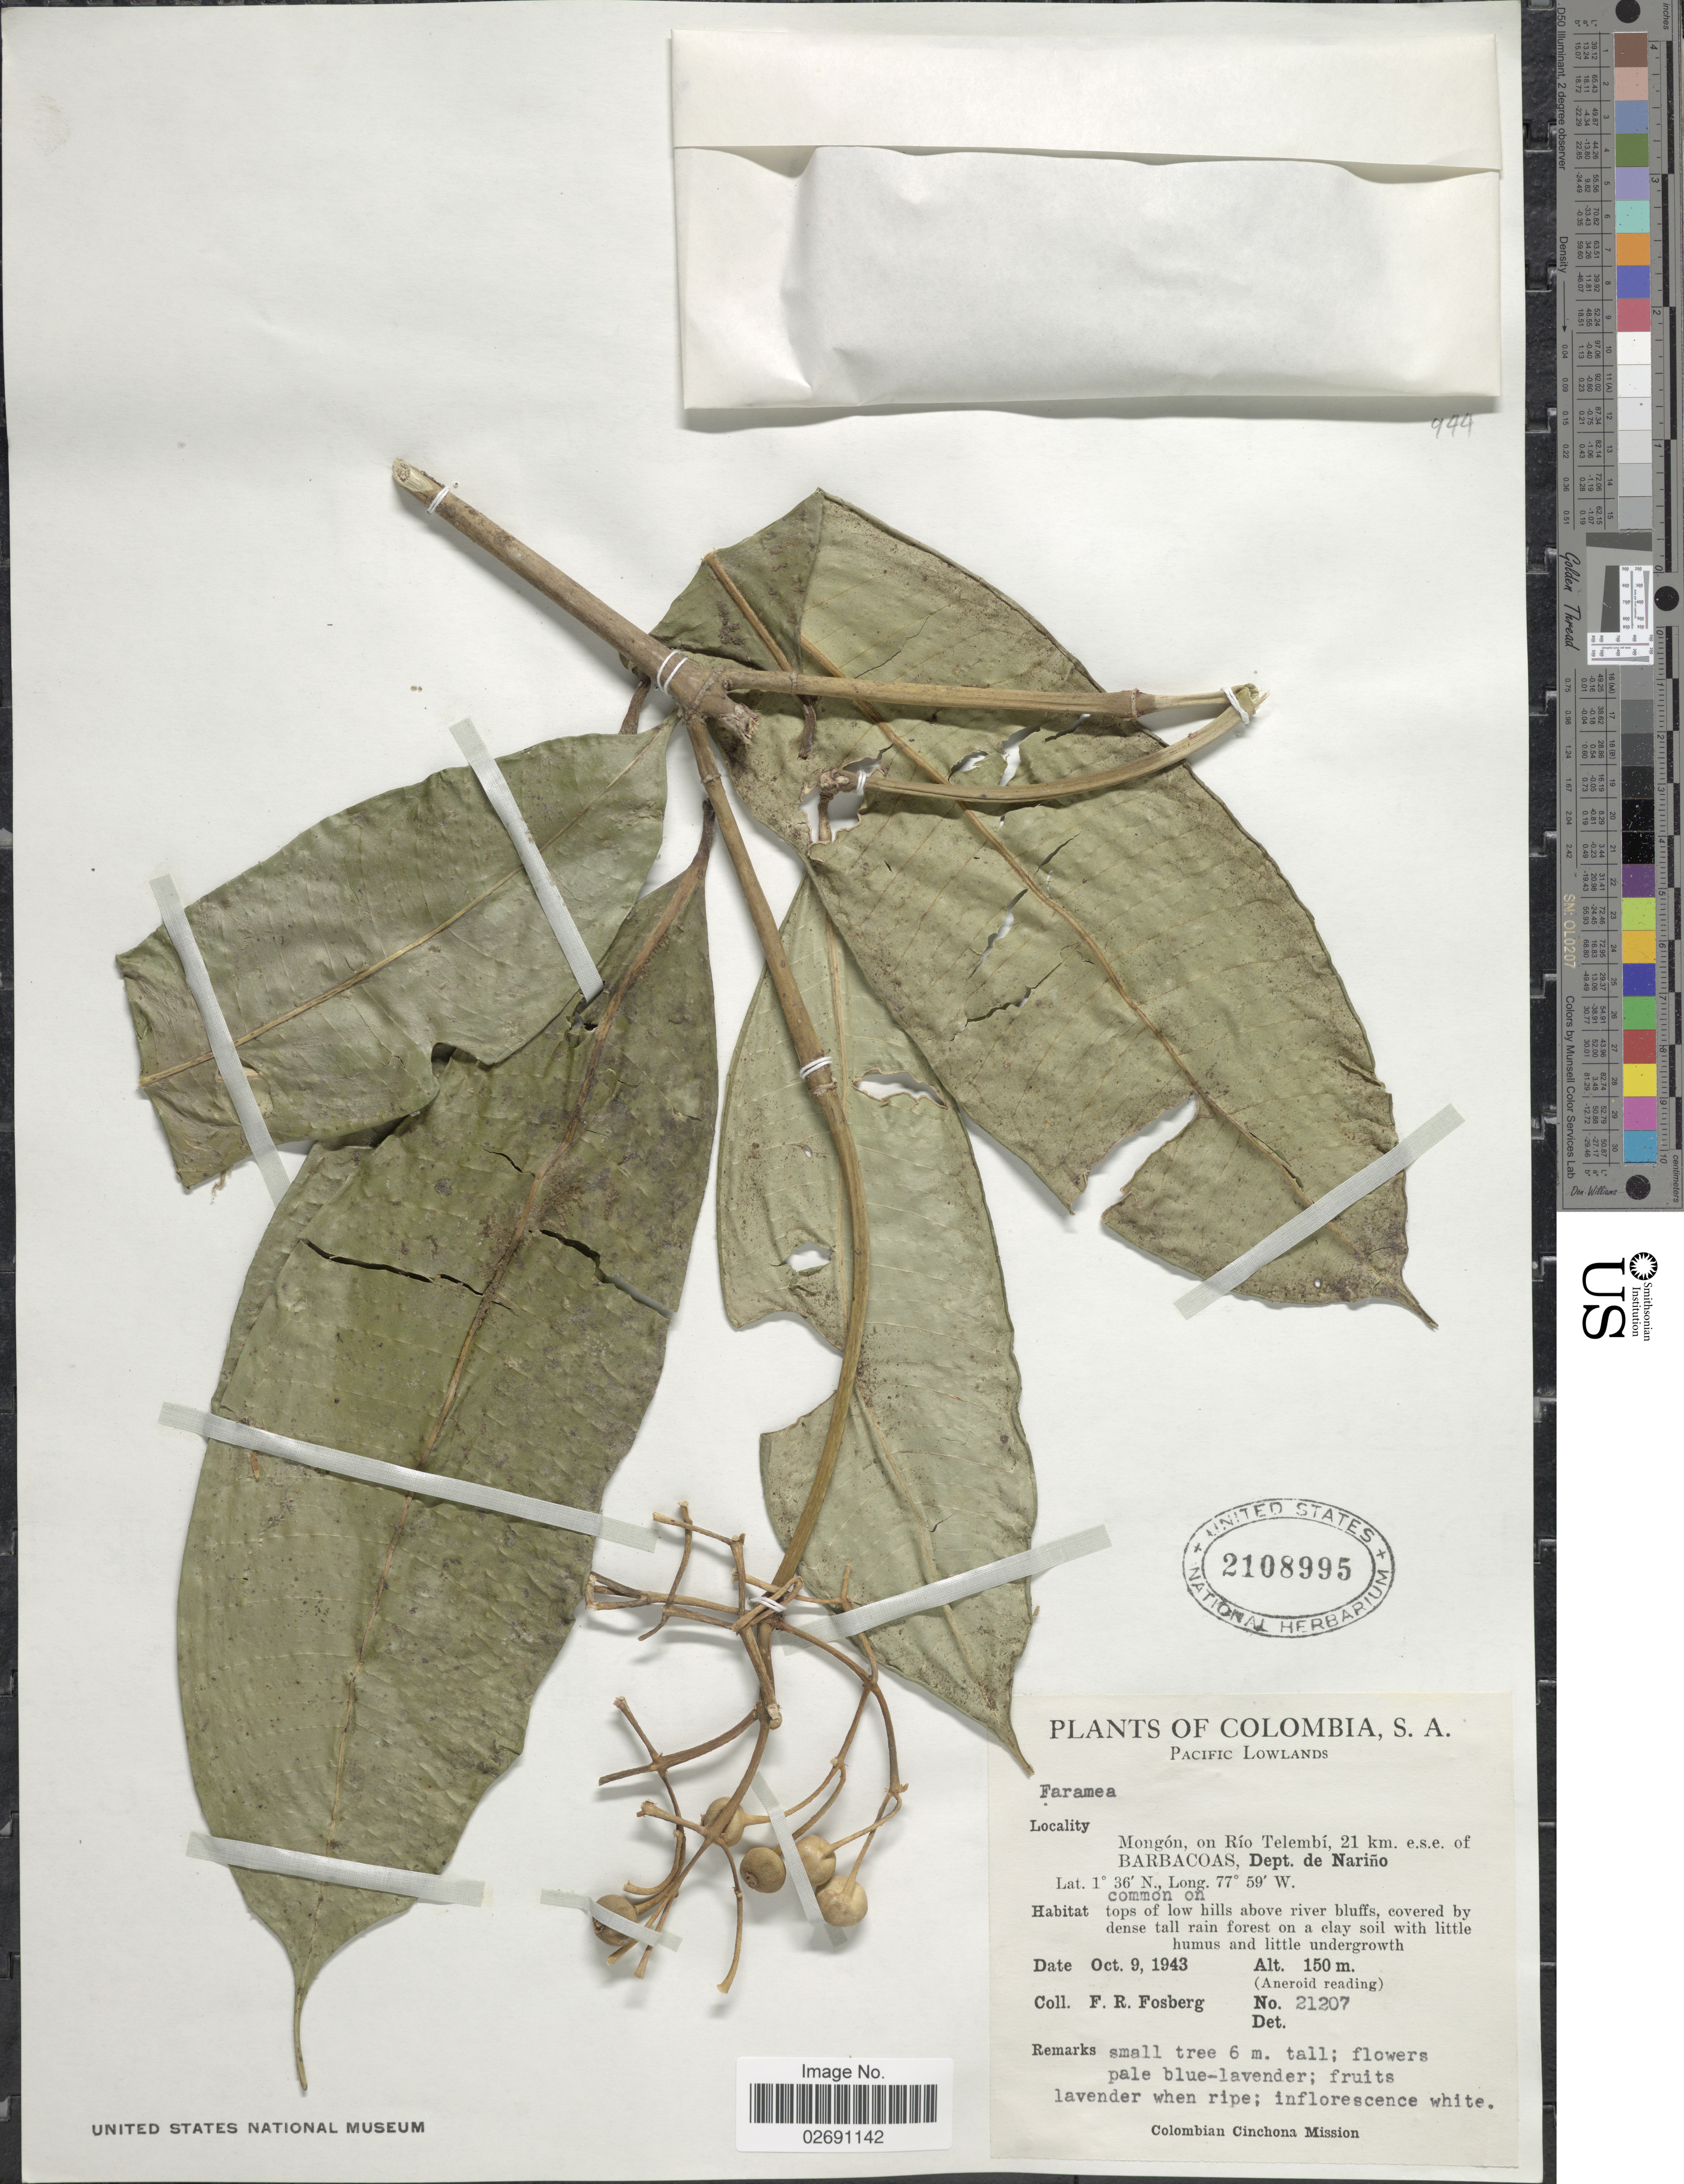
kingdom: Plantae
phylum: Tracheophyta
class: Magnoliopsida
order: Gentianales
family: Rubiaceae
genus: Faramea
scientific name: Faramea sp.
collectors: F. R. Fosberg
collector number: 21207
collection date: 1943-10-09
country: Colombia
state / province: Nariño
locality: Pacific Lowlands, Mongon on Rio Telembi, 21 km. e.s.e. of Barbacoas, tops of low hills above river bluffs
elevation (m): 150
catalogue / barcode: US 2108995